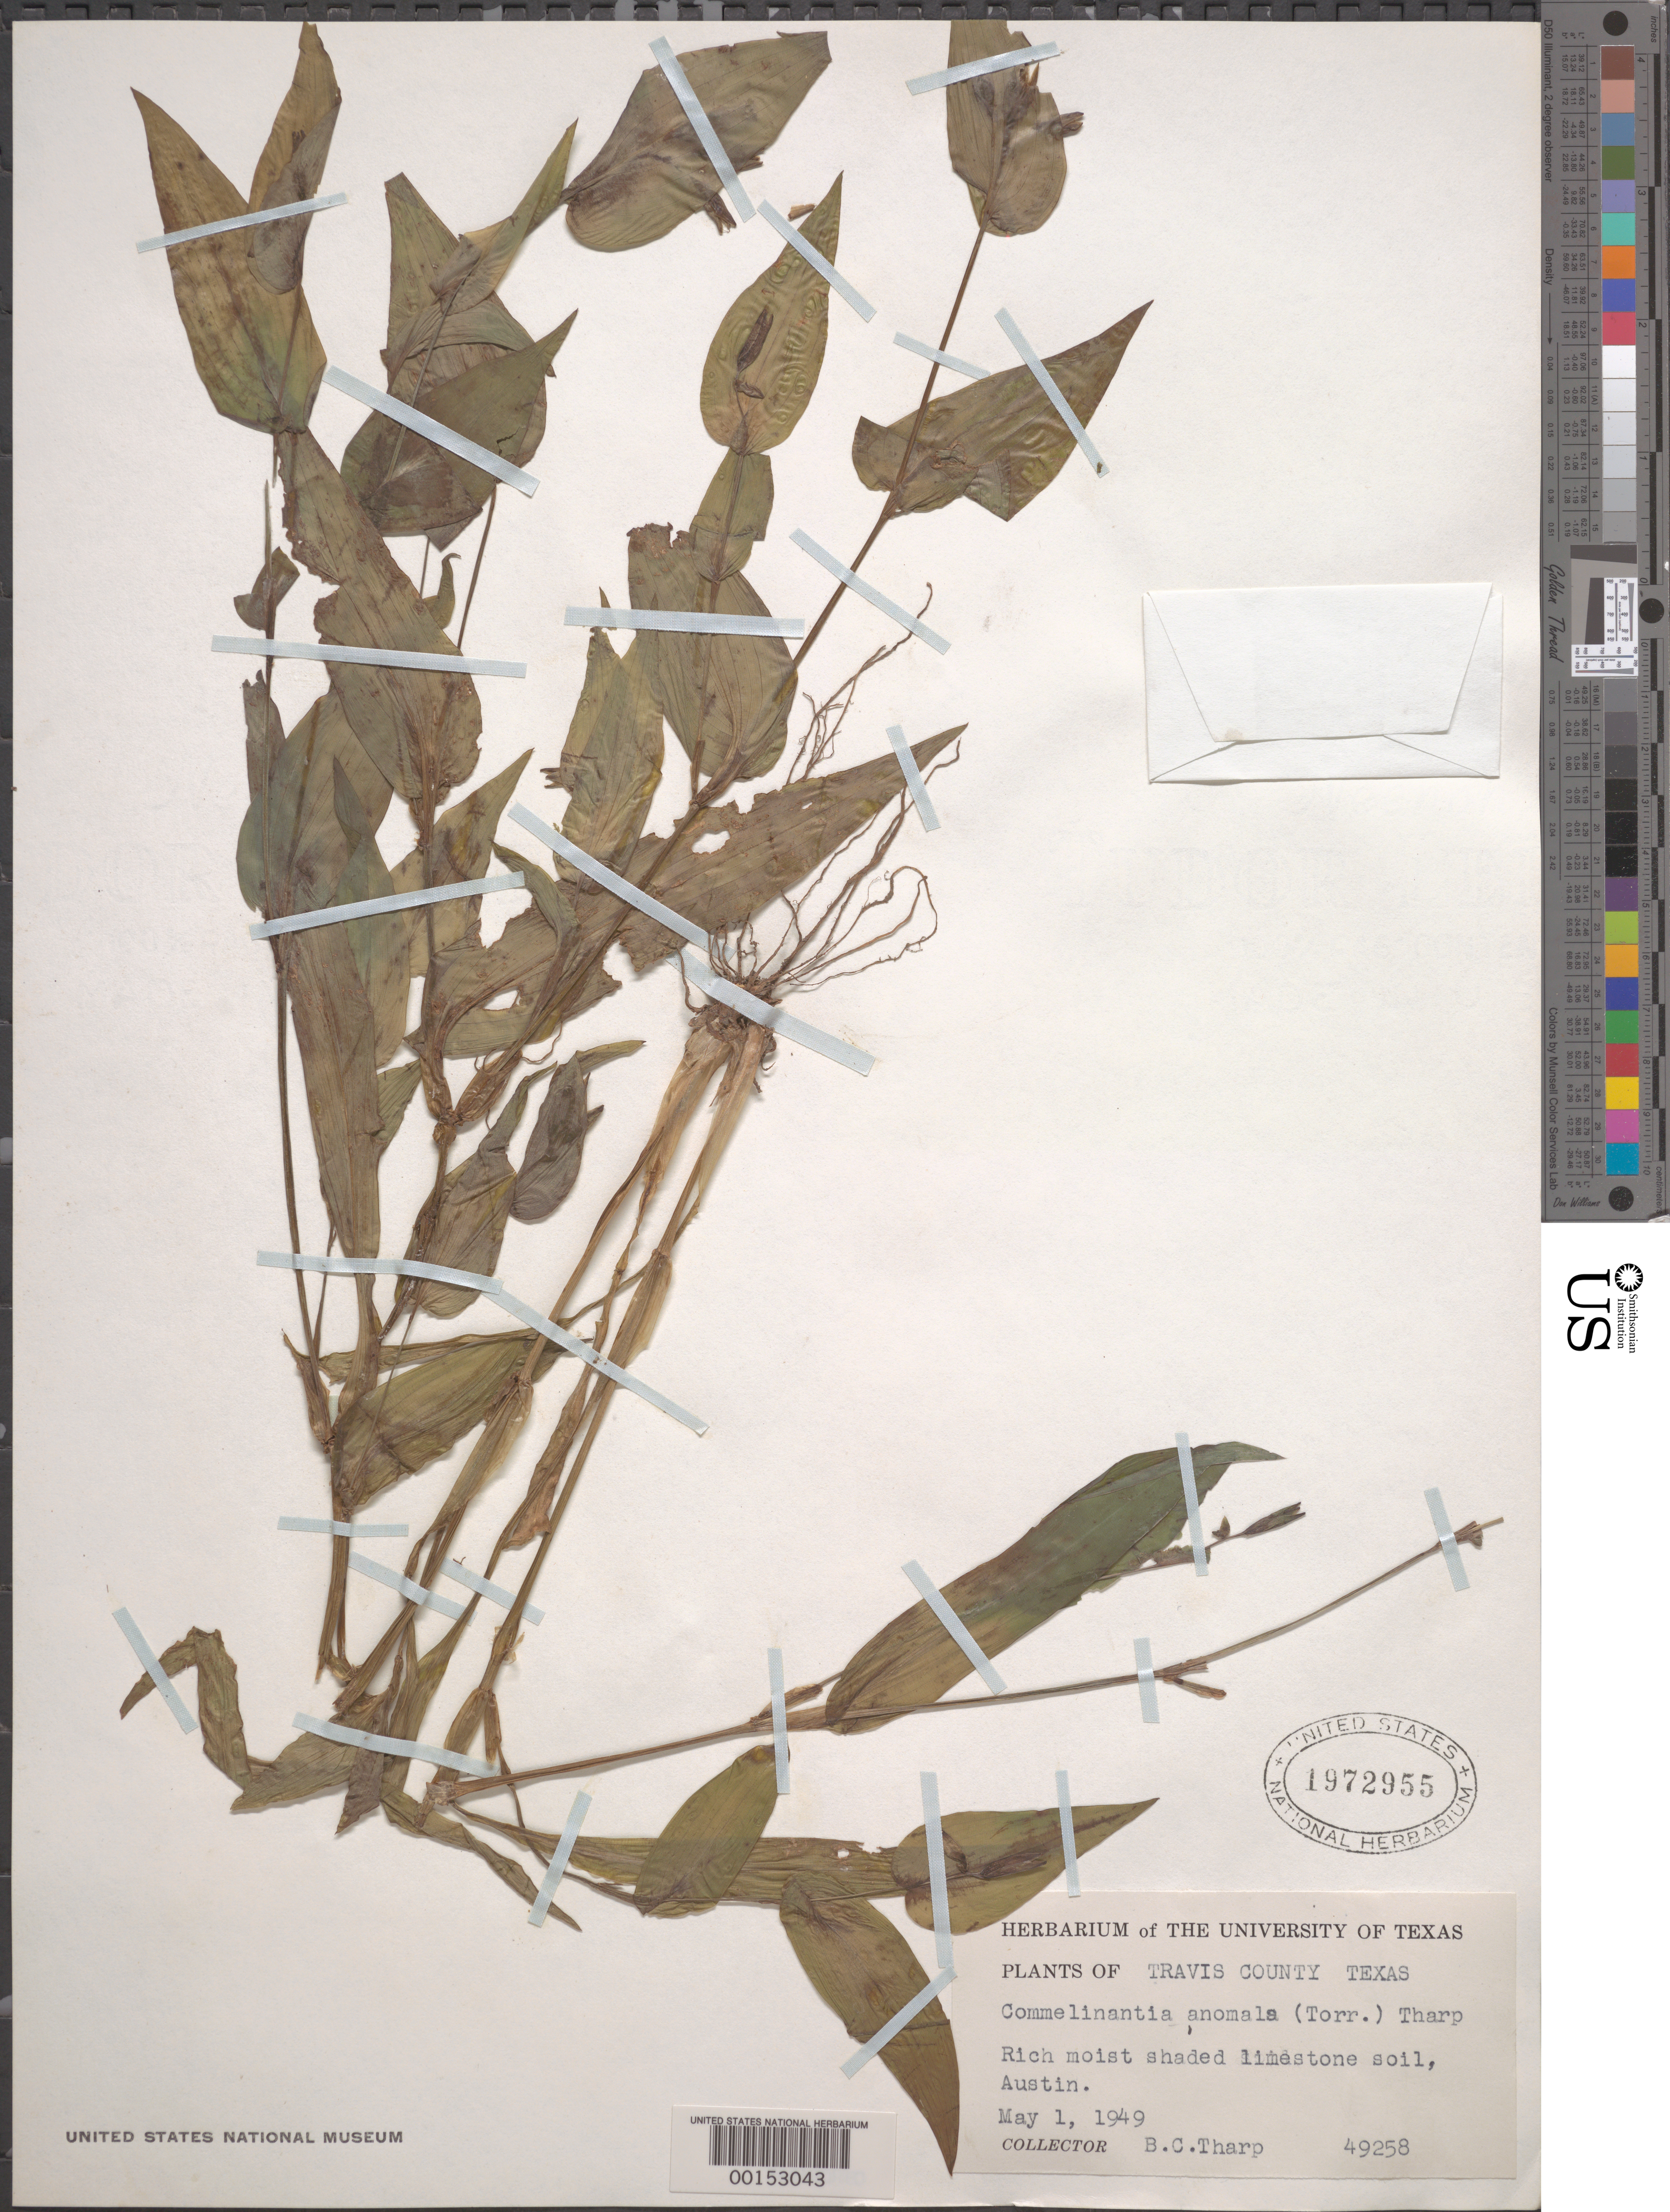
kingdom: Plantae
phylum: Tracheophyta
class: Liliopsida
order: Commelinales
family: Commelinaceae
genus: Tinantia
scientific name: Tinantia anomala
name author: (Torr.) C.B. Clarke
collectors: B. C. Tharp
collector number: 49258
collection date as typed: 01 May 1949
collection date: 1949-05-01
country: United States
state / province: Texas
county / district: Travis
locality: Austin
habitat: Rich, shaded moist limestone soil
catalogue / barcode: US 1972955